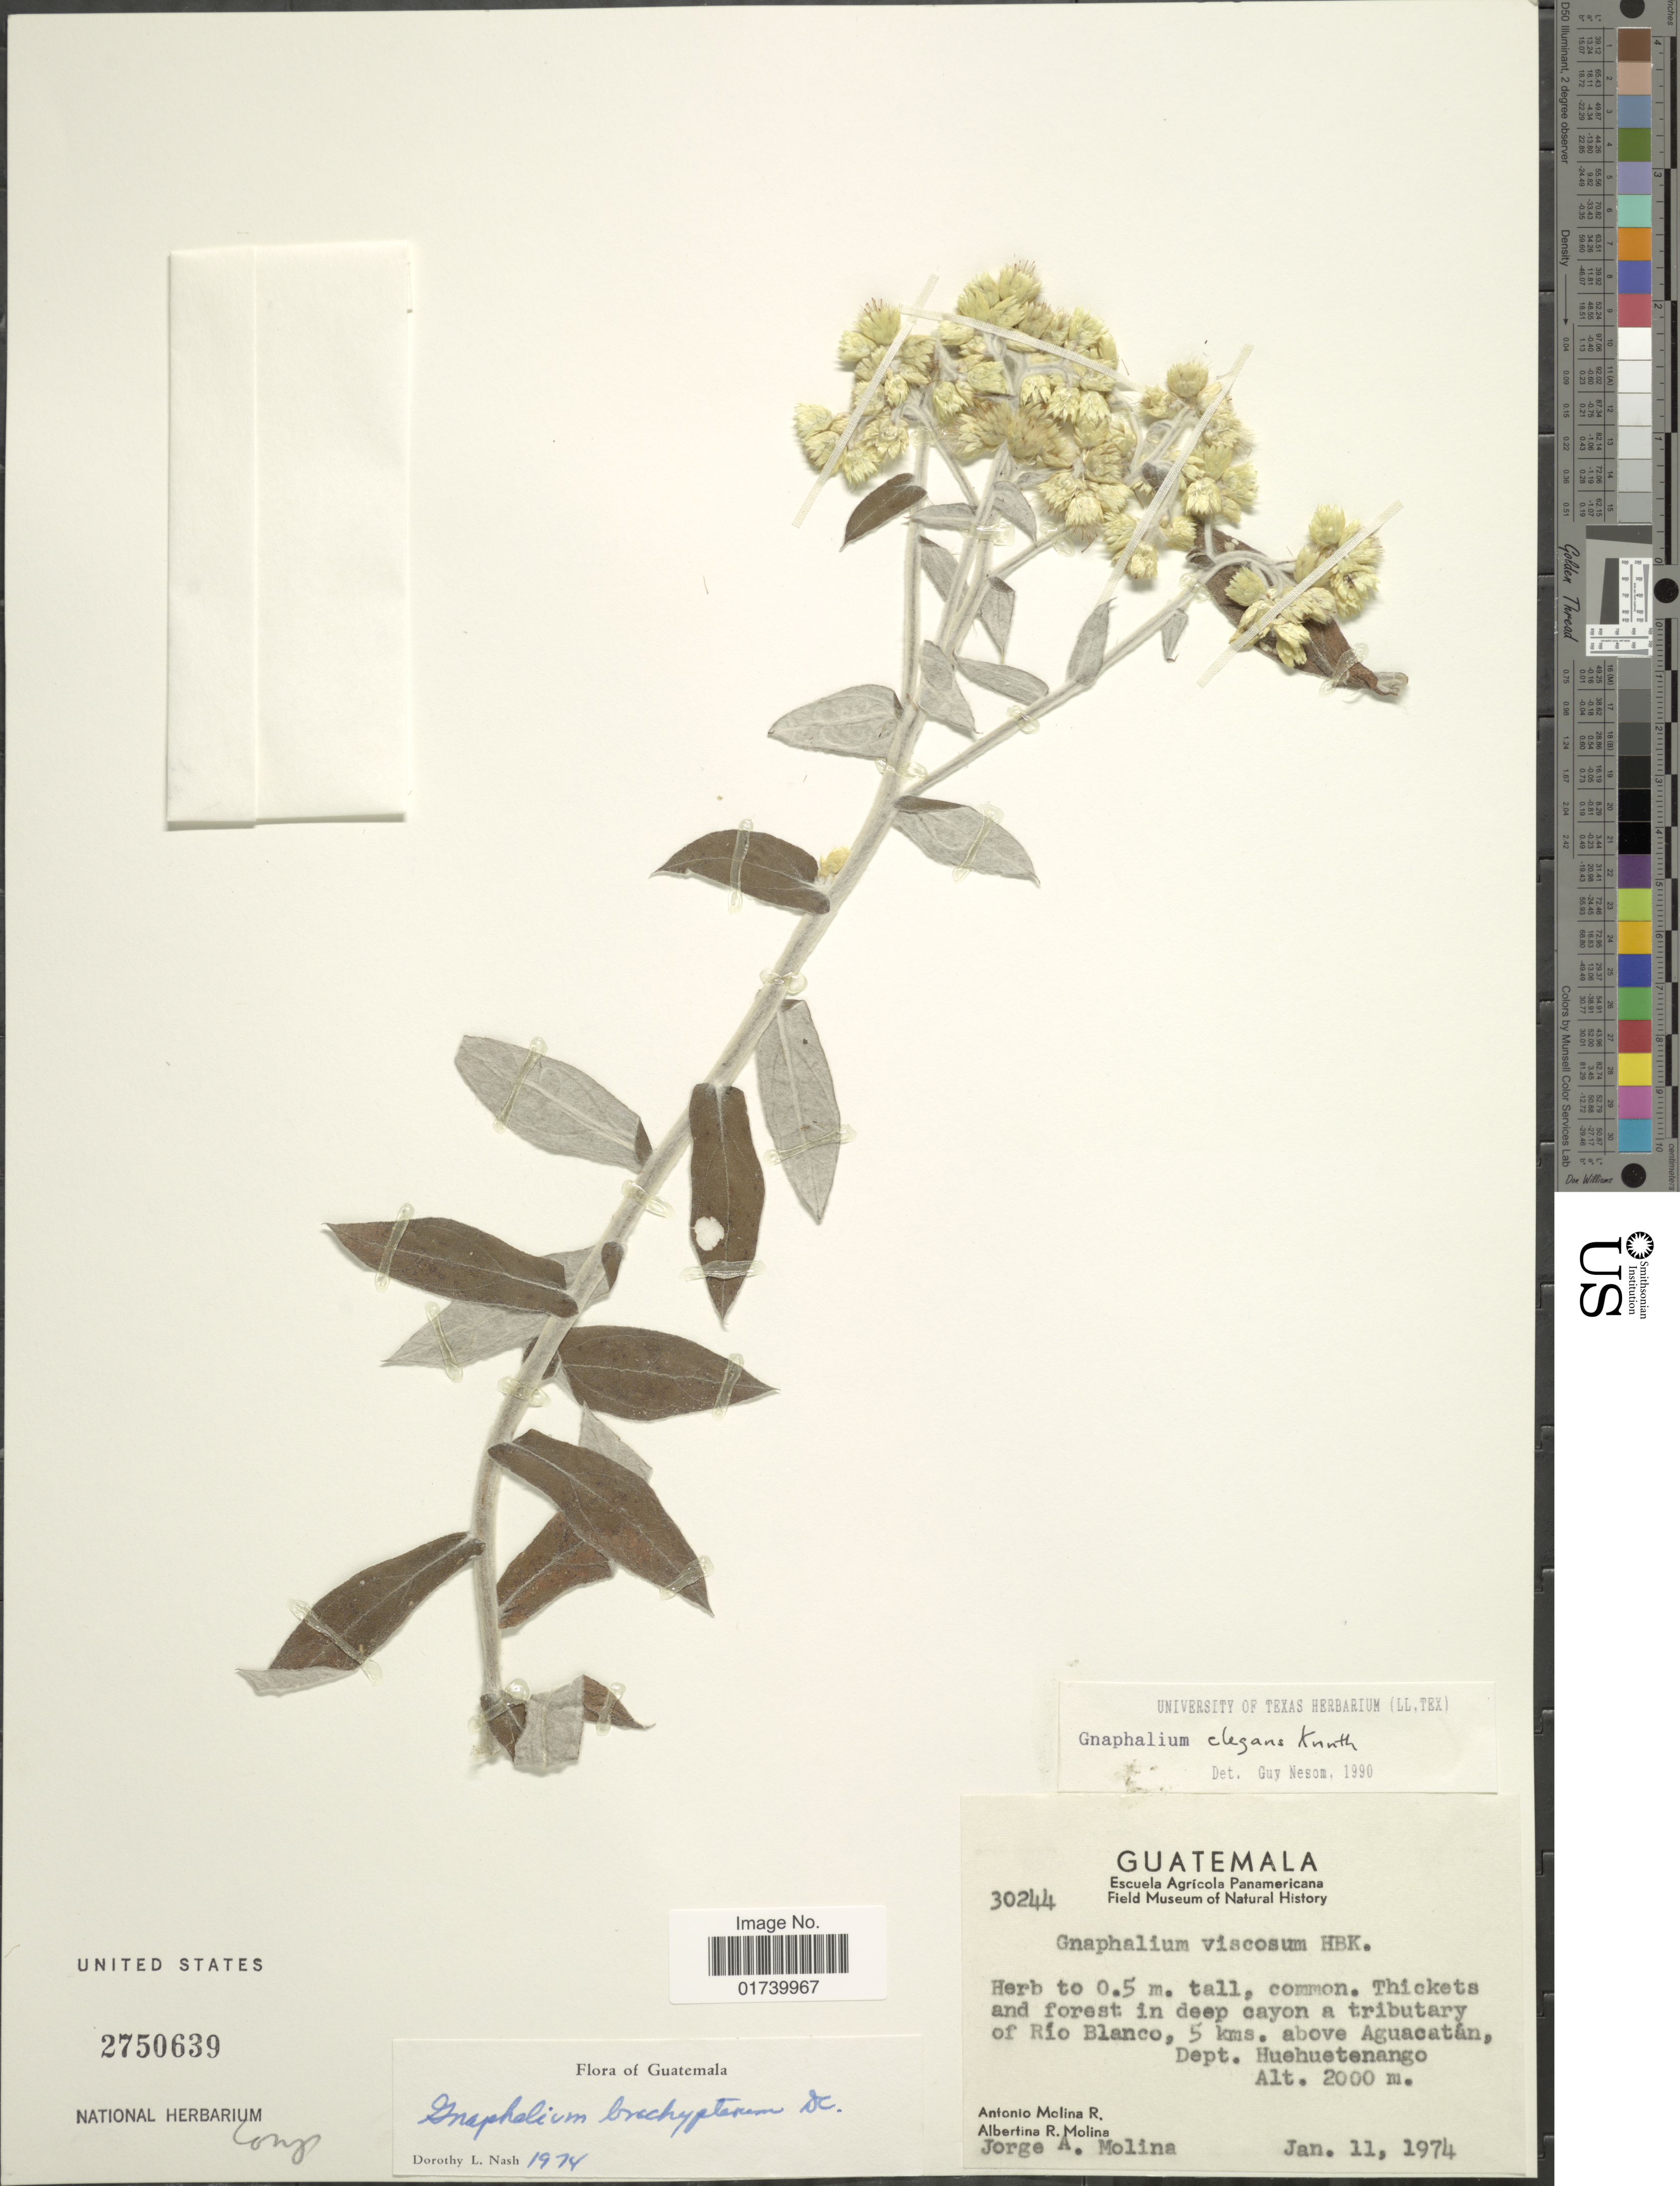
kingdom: Plantae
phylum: Tracheophyta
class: Magnoliopsida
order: Asterales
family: Asteraceae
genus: Pseudognaphalium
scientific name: Pseudognaphalium elegans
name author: (Kunth) Kartesz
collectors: A. Molina R., A. R. Molina & J. A. Molina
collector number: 30244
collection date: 1974-01-11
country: Guatemala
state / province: Huehuetenango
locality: Forest in deep canyon a tributary of Rio Blanco, 5 kms above Aguacatan, Dept. HueHuetenango.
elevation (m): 2000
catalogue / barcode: US 2750639